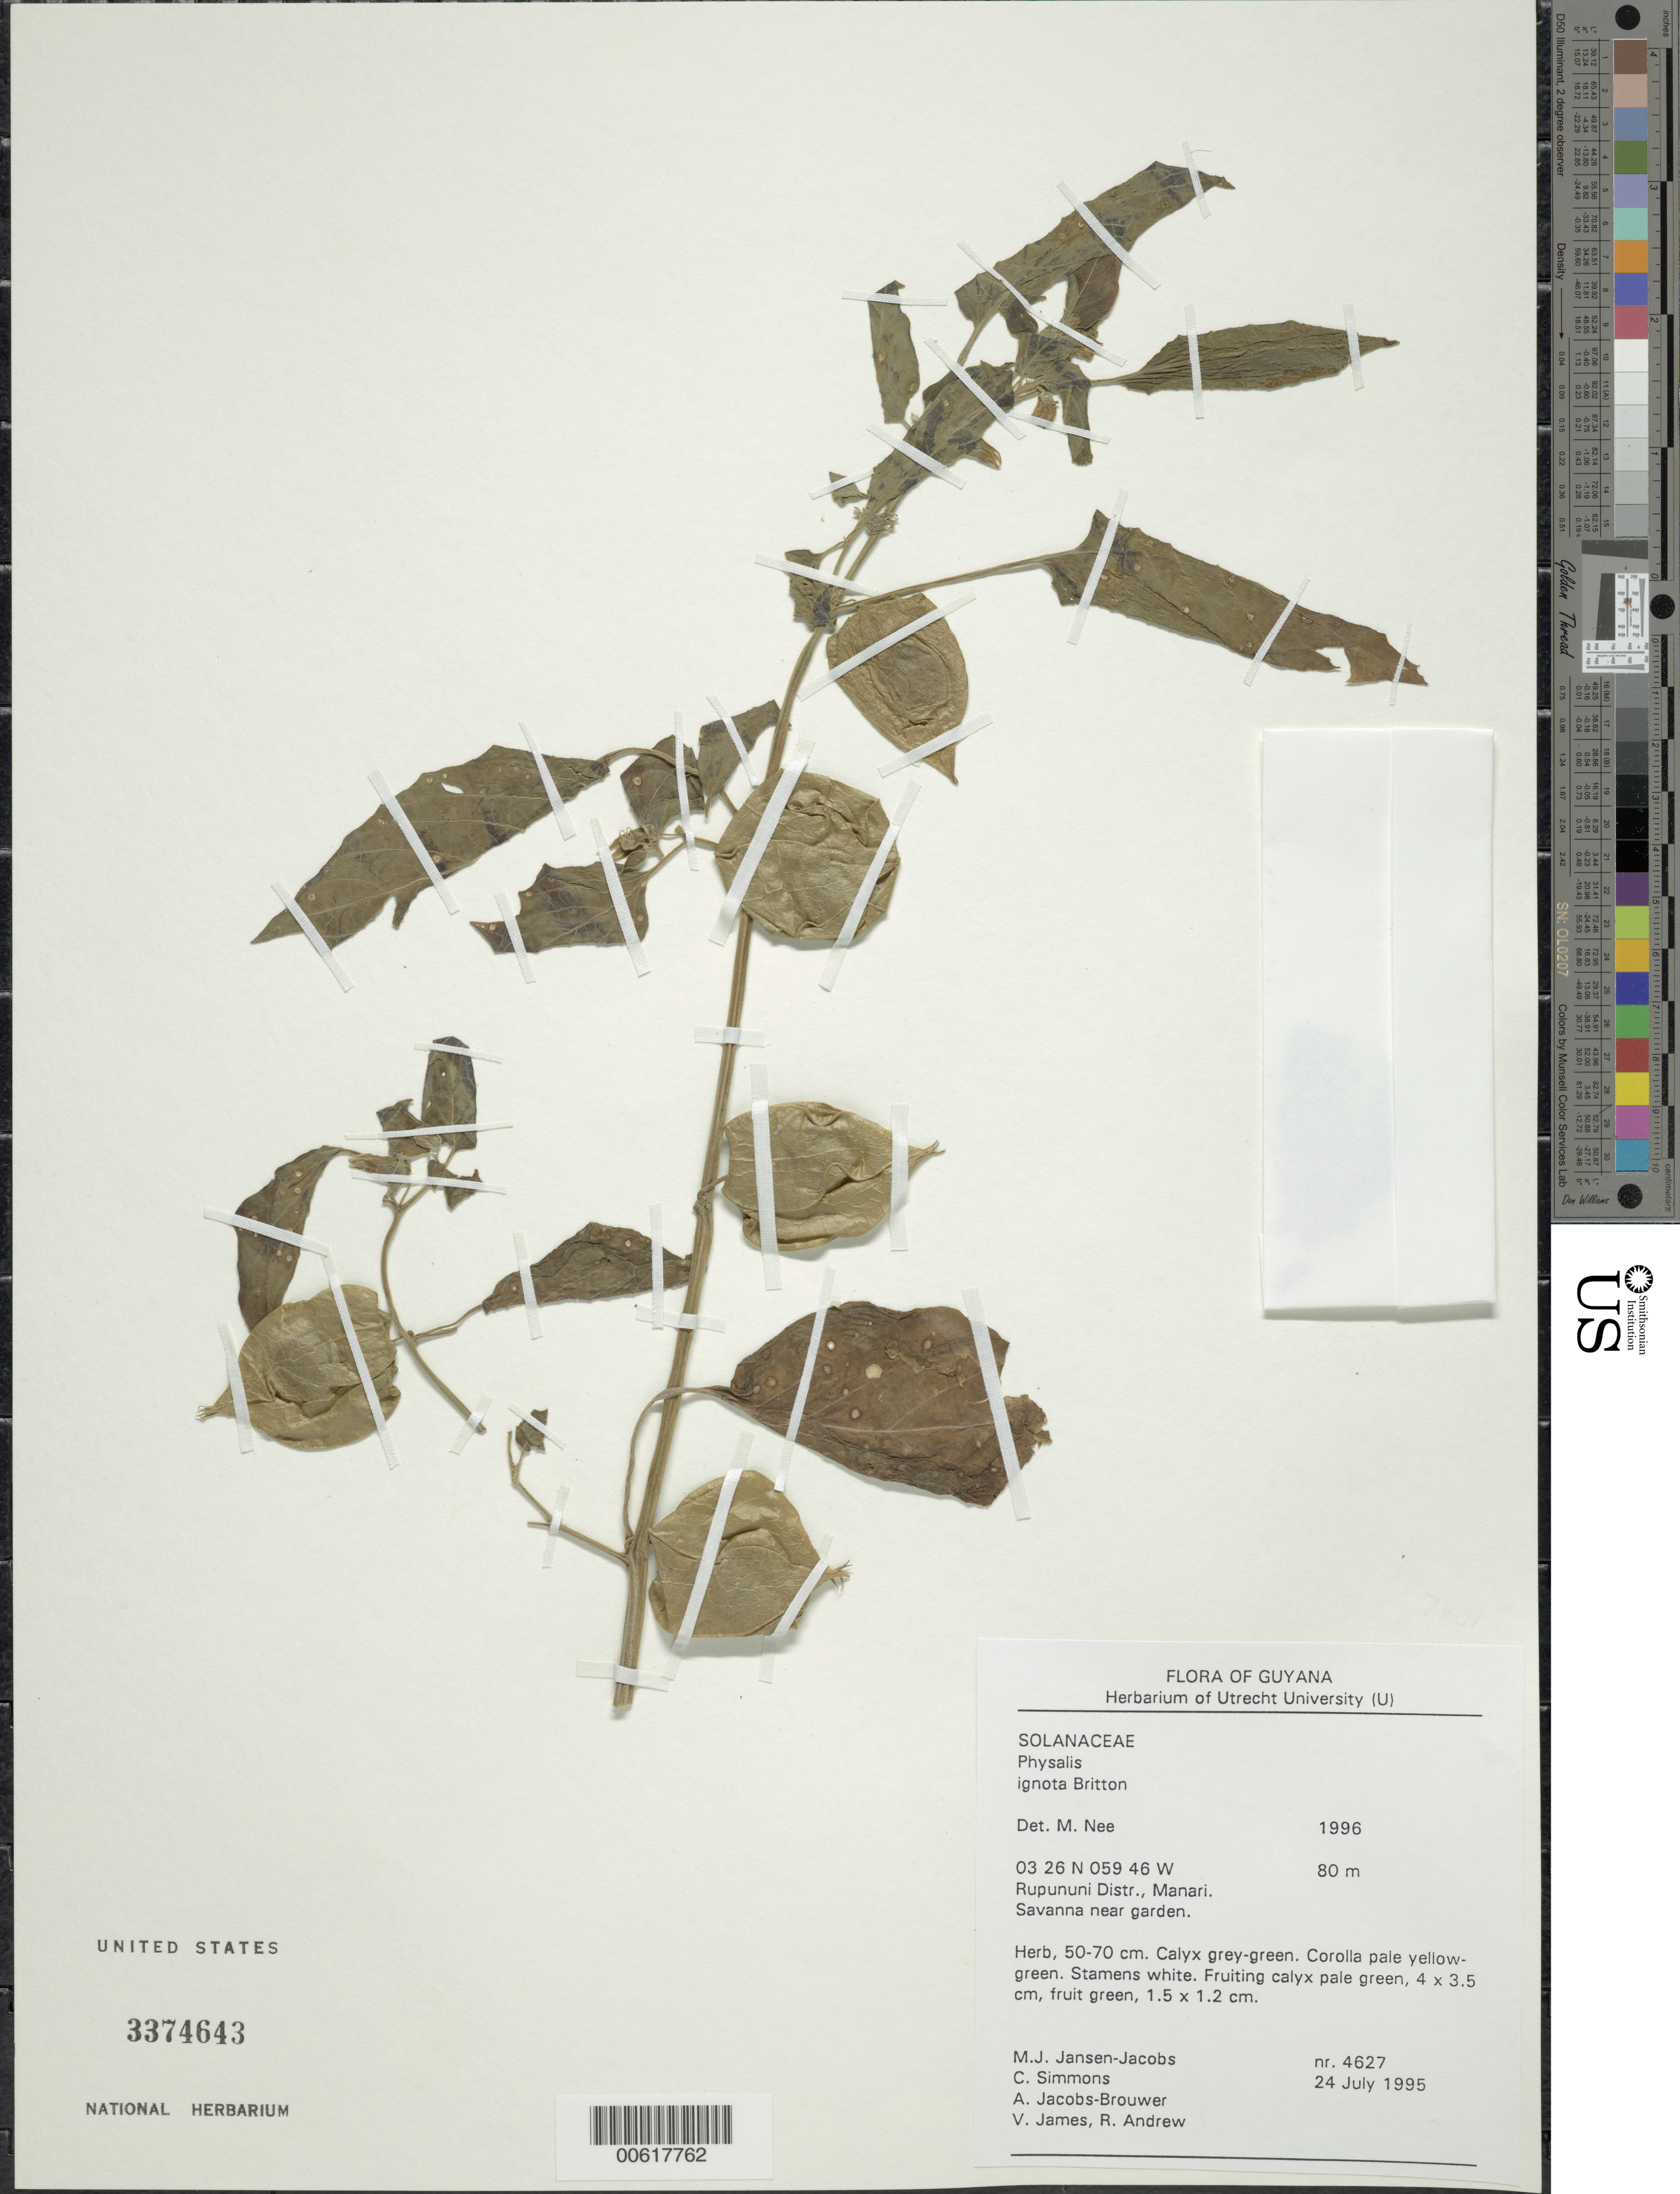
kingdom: Plantae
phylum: Tracheophyta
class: Magnoliopsida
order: Solanales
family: Solanaceae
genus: Physalis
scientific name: Physalis ignota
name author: Britton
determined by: Nee, Michael H.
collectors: M. J. Jansen-Jacobs, C. Simons, A. Jacobs-Brouwer, V. James & R. Andrew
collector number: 4627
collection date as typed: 24-Jul-95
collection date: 1995-07-24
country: Guyana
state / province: U. Takutu-U. Essequibo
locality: Manari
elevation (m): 80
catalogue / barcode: US 3374643